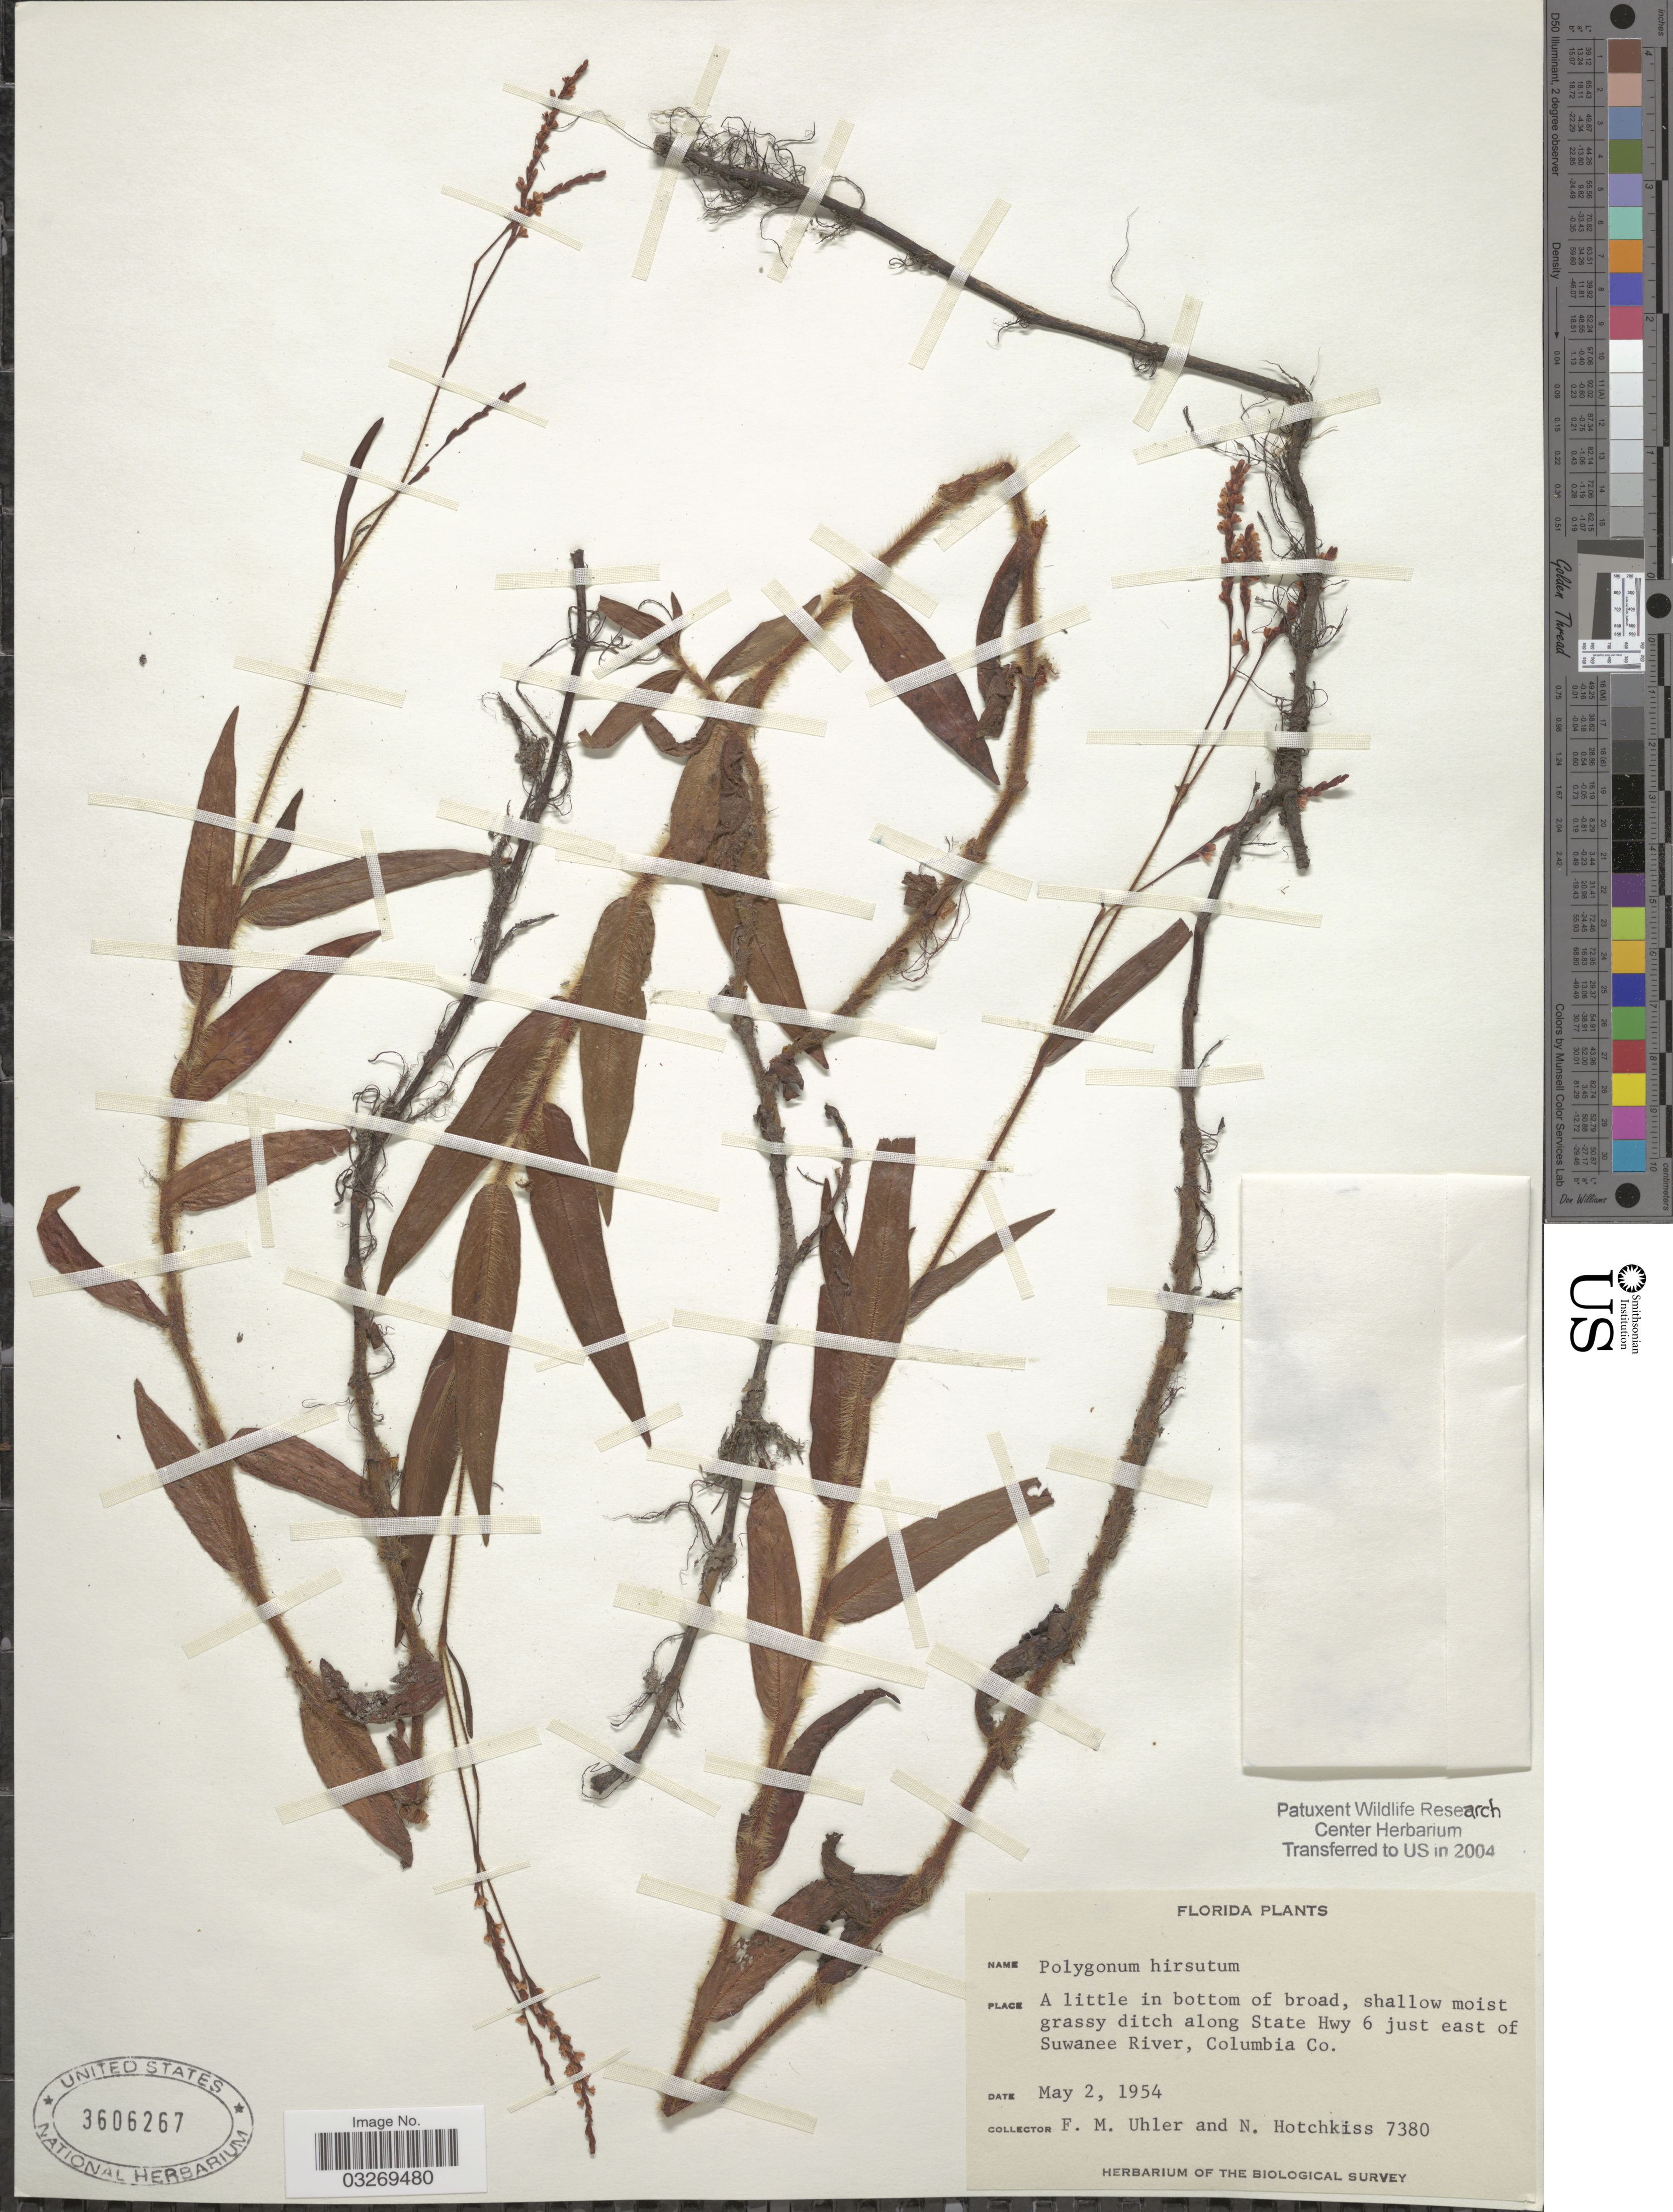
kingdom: Plantae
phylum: Tracheophyta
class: Magnoliopsida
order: Caryophyllales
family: Polygonaceae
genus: Persicaria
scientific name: Persicaria hirsuta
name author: (Walter) Small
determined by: Atha, D. E.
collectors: F. M. Uhler & N. Hotchkiss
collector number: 7380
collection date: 1954-05-02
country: United States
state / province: Florida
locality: A little in bottom of broad, shallow moist grassy ditch along State Hwy 6 just east of Suwanee River, Columbia Co.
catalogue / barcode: US 3606267